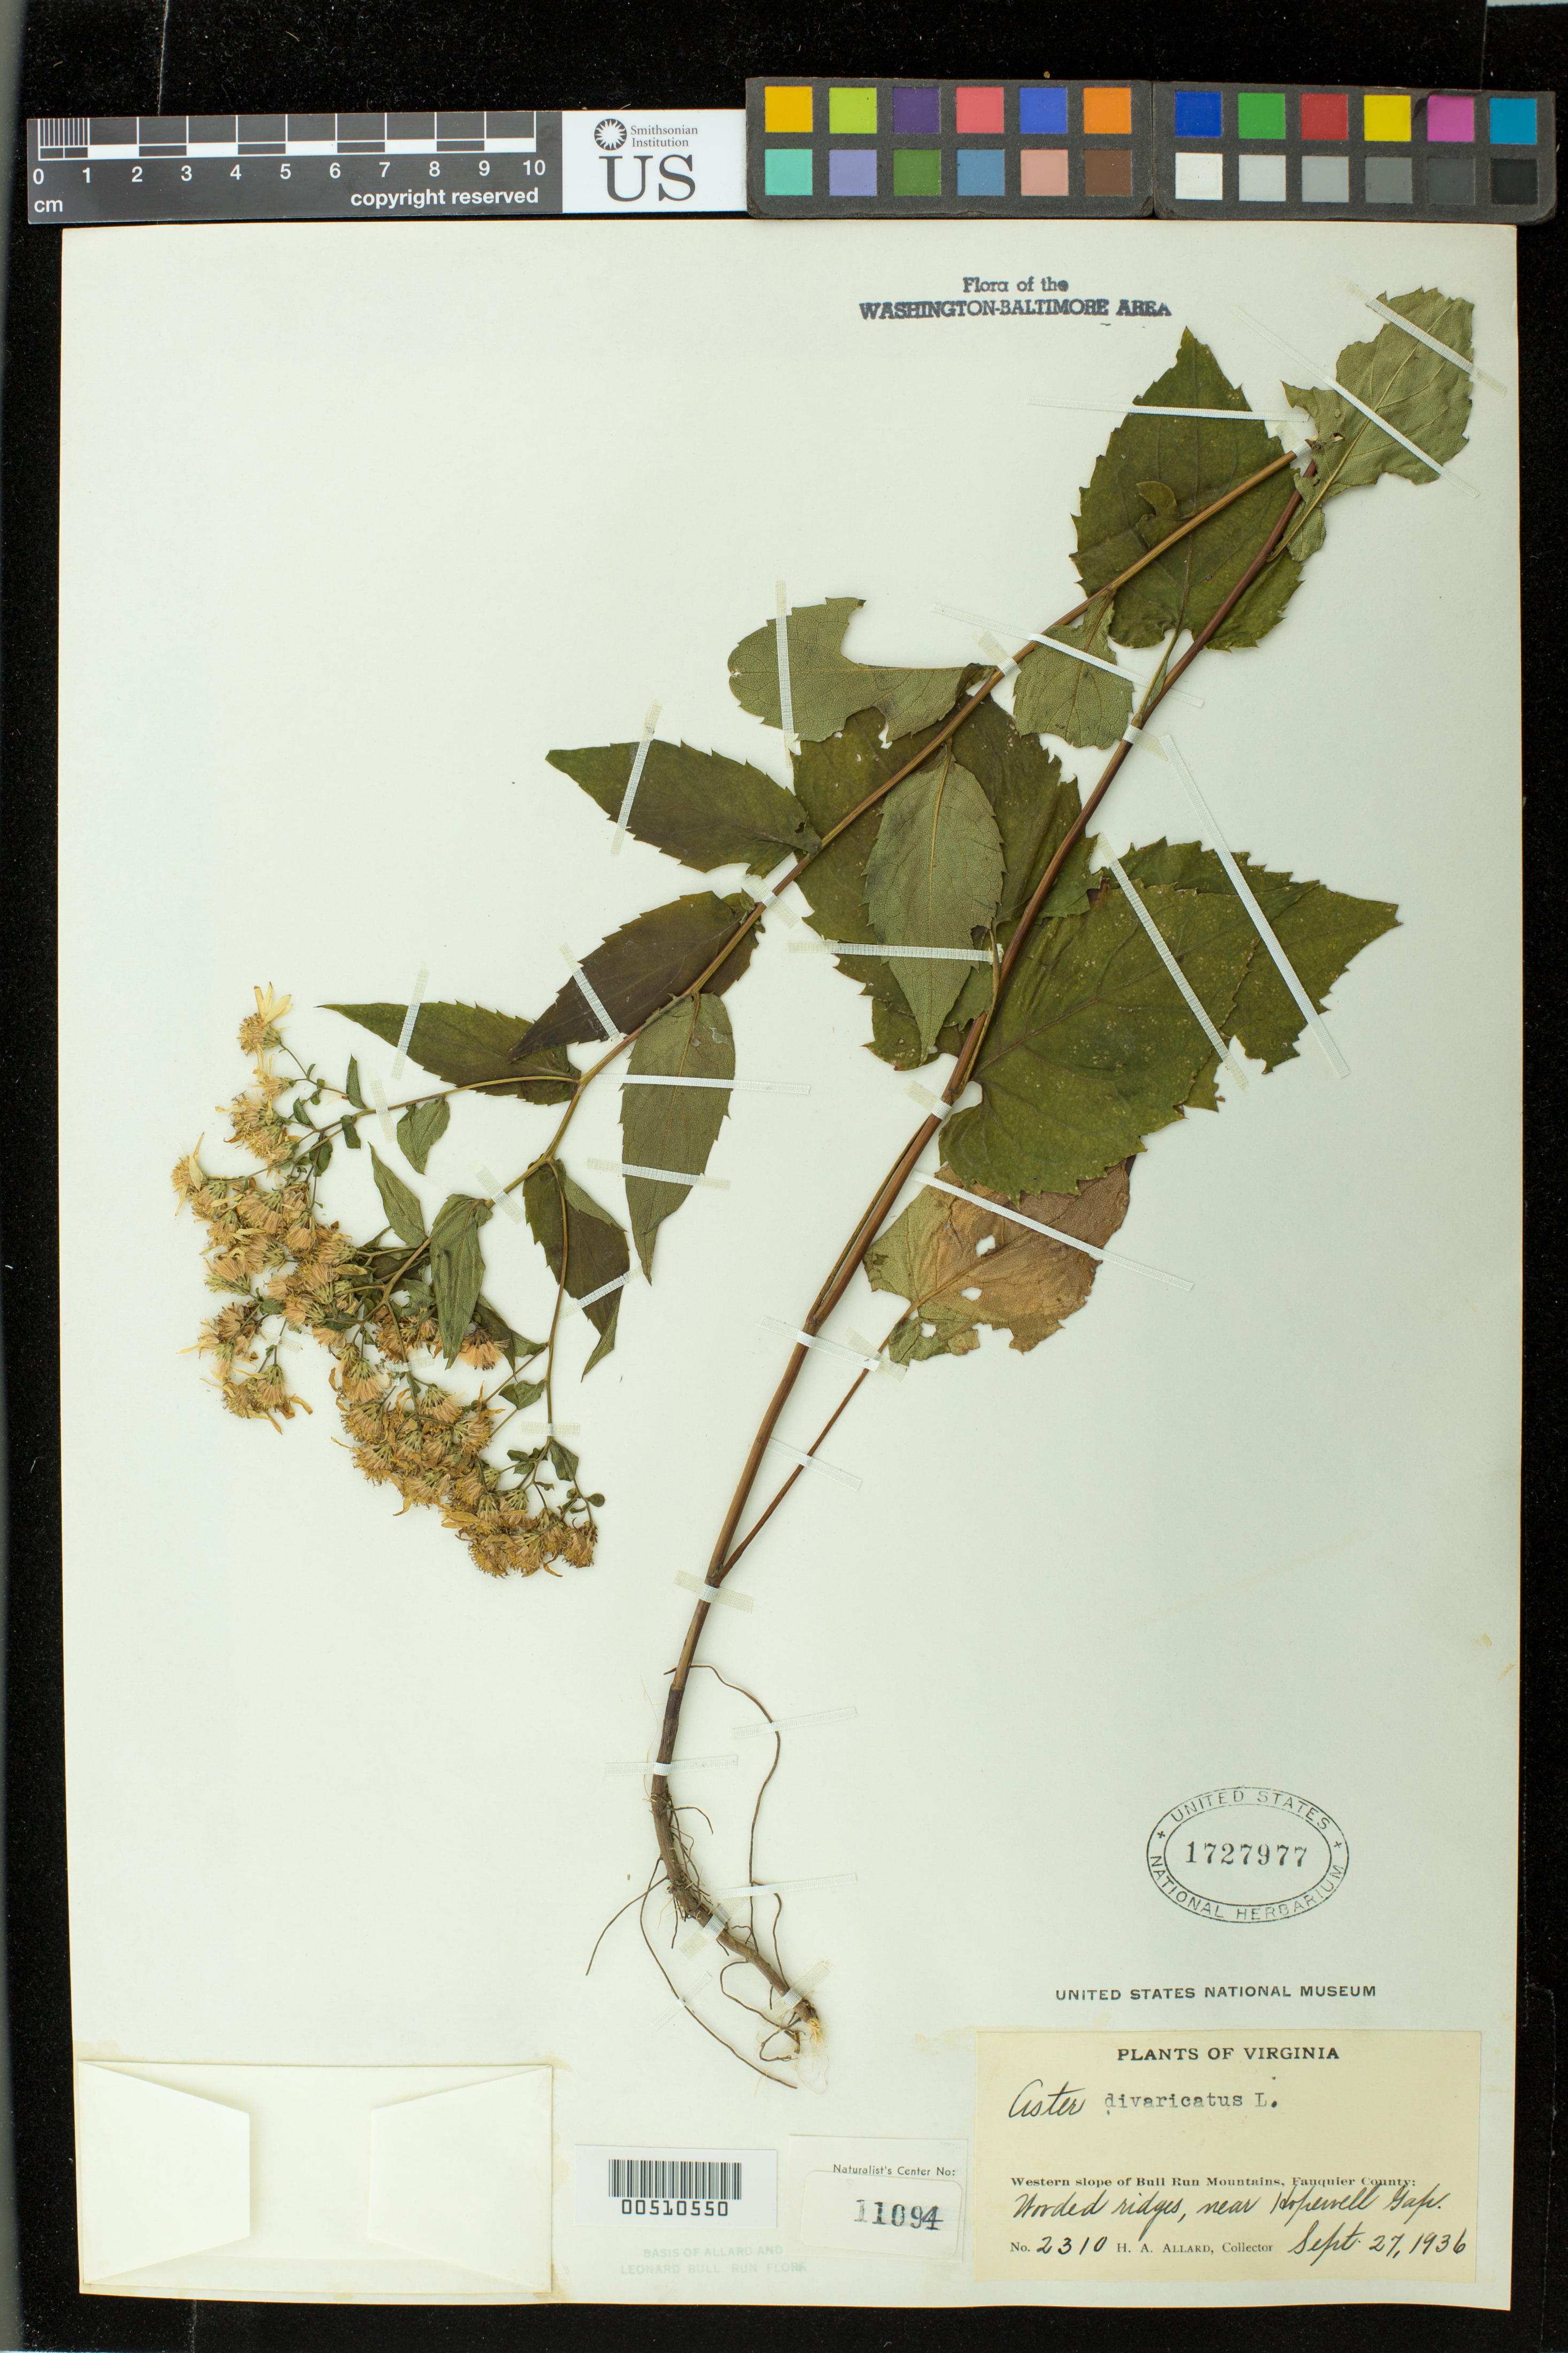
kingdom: Plantae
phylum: Tracheophyta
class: Magnoliopsida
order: Asterales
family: Asteraceae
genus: Eurybia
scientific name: Eurybia divaricata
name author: (L.) G.L. Nesom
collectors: H. A. Allard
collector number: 2310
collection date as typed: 27 Sep 1936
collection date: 1936-09-27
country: United States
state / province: Virginia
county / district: Fauquier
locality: Near Hopewell Gap, west slope of Bull Run Mts. Bull Run Mts.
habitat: wooded ridges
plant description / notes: Specimens returned from Naturalist Center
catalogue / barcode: US 1727977